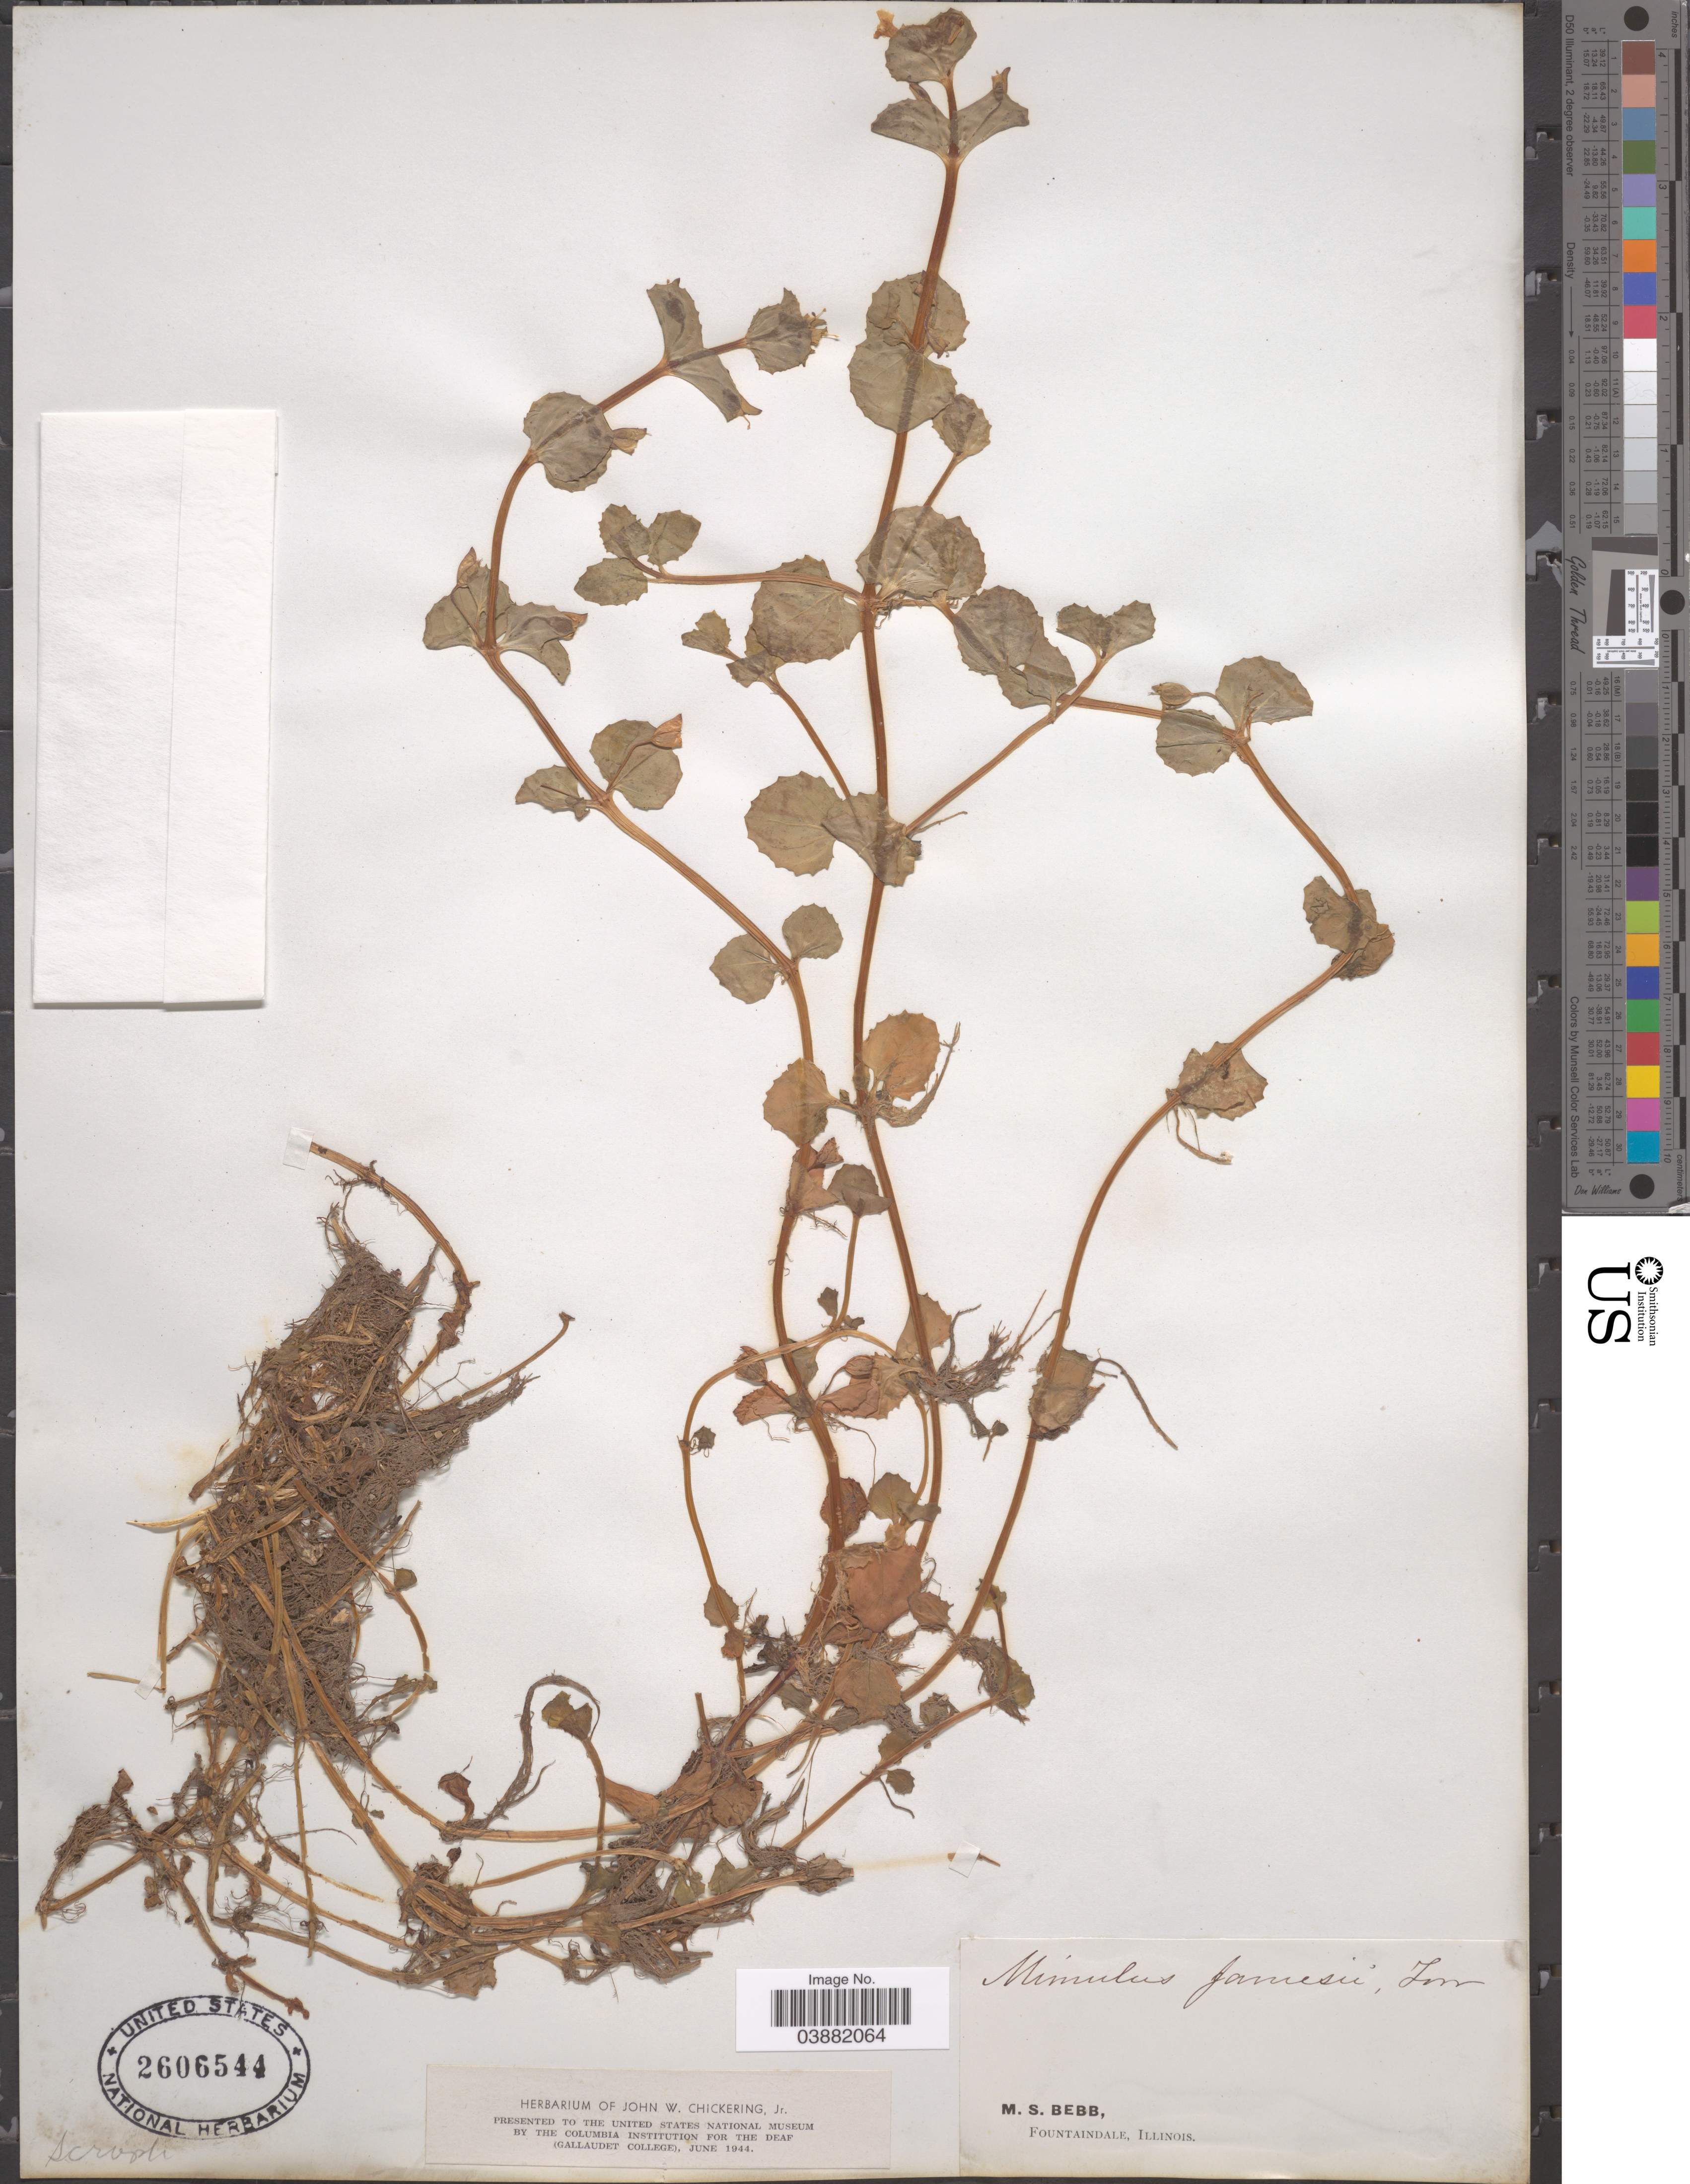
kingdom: Plantae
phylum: Tracheophyta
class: Magnoliopsida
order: Lamiales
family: Phrymaceae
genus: Mimulus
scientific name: Mimulus jamesii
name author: Torr. & A. Gray ex Benth.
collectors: M. Bebb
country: United States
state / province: Illinois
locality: Fountaindale.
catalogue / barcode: US 2606544